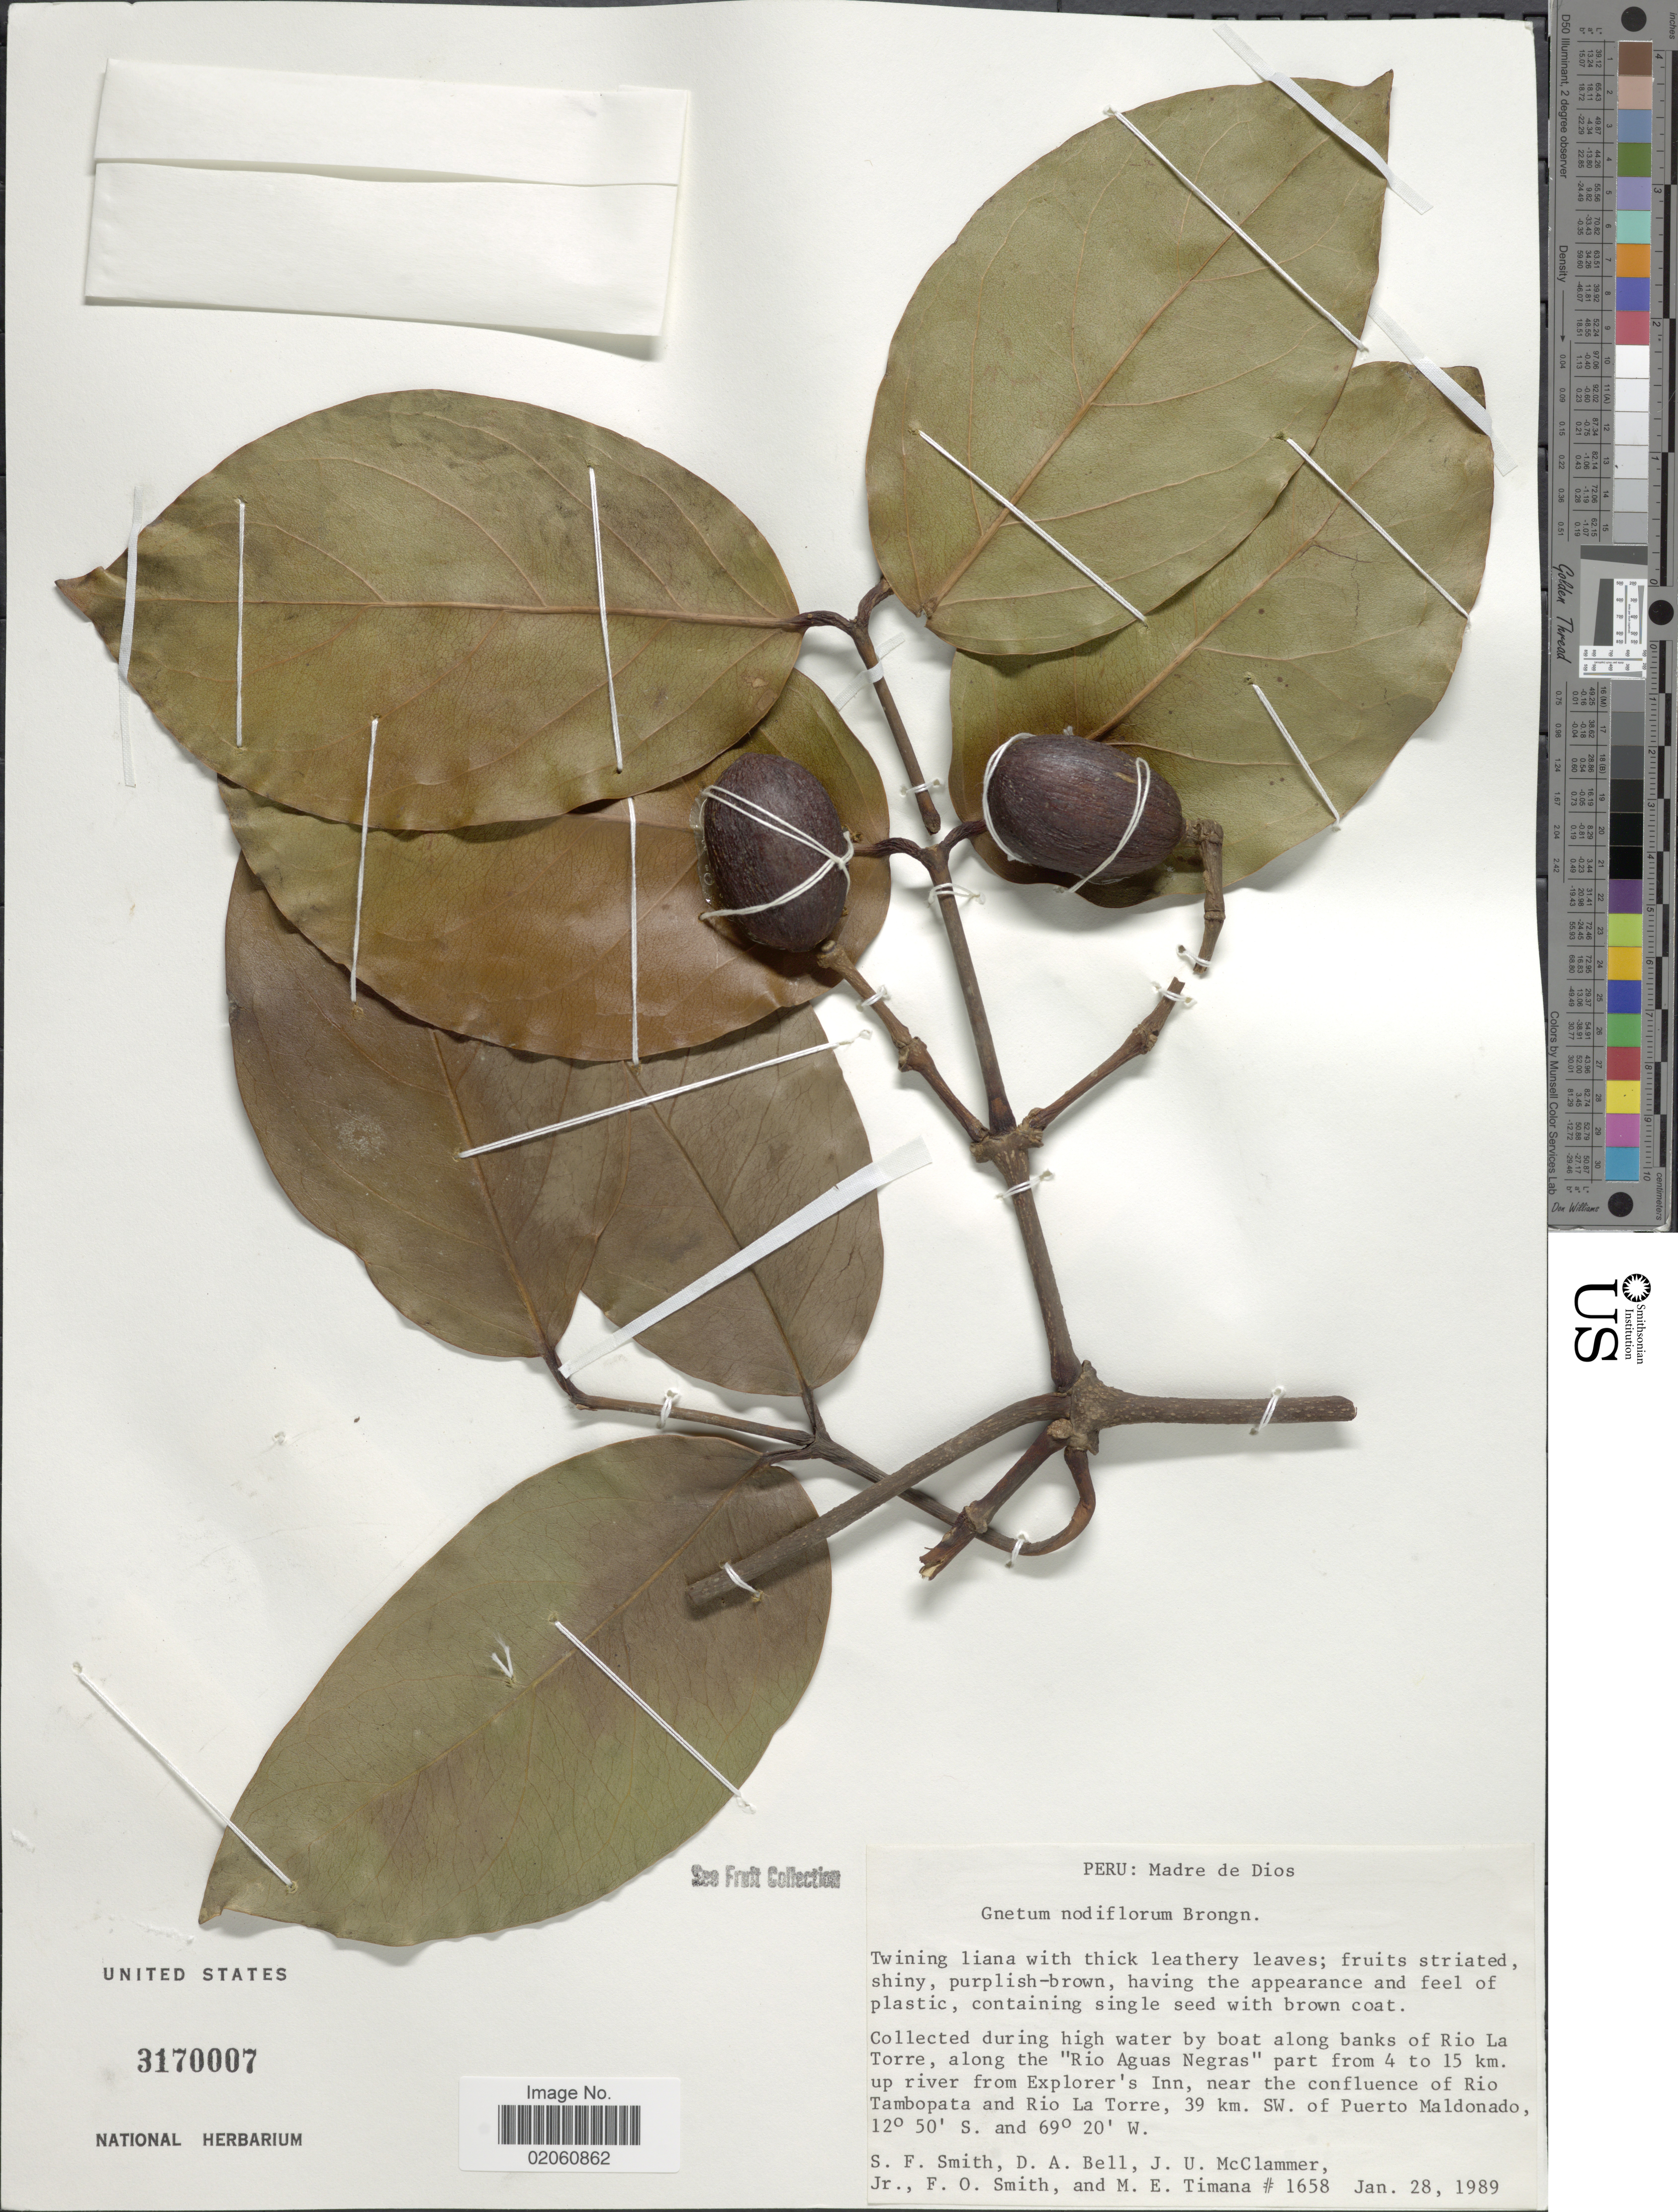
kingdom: Plantae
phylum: Tracheophyta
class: Gnetopsida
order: Gnetales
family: Gnetaceae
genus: Gnetum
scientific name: Gnetum nodiflorum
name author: Brongn.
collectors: S.F. Smith, D. A. Bell, J. McClammer Jr. & F. Smith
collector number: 1658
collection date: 1989-01-28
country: Peru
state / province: Madre de Dios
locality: Collected during high water by boat along banks of Rio La Torre, along the 'Rio Aguas Negras' part from 4 to 15 km. up river from Explorer's Inn, near the confluence of Rio Tambopata and Rio La Torre, 39 km SW of Puerto Maldonado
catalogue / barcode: US 3170007